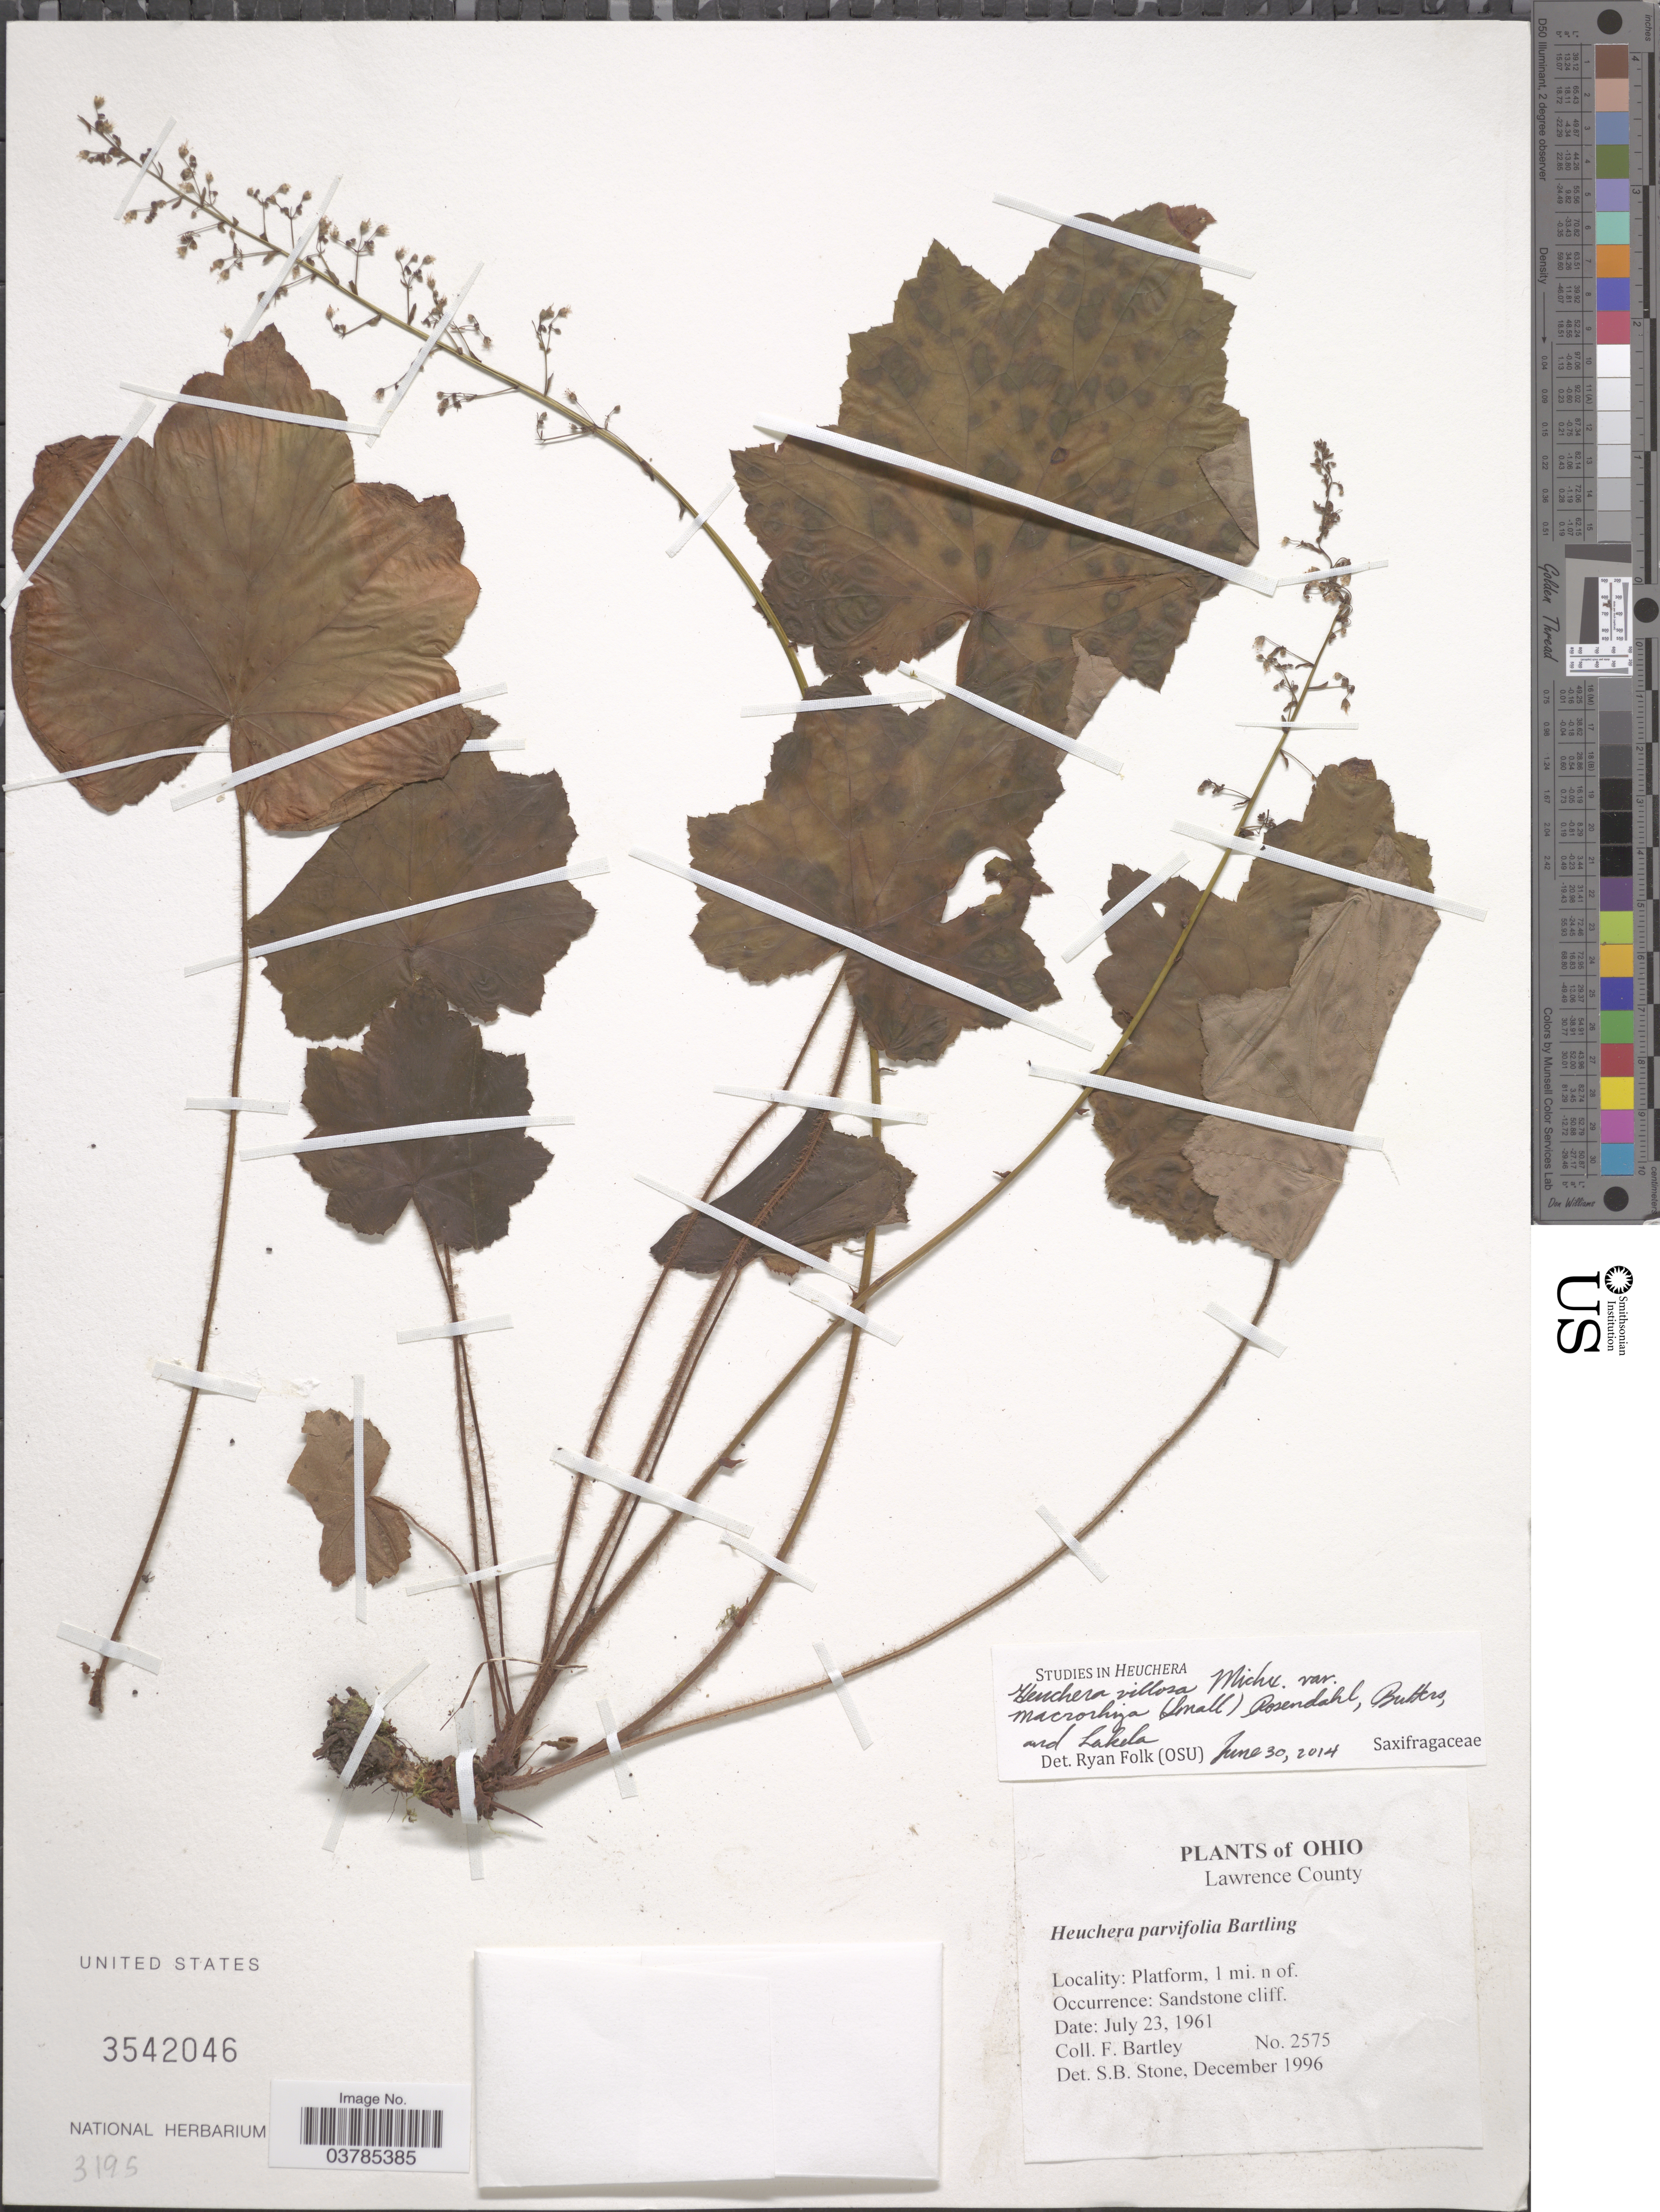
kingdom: Plantae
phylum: Tracheophyta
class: Magnoliopsida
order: Saxifragales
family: Saxifragaceae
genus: Heuchera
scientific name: Heuchera villosa var. macrorhiza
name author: (Small) Rosend. et al.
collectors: F. Bartley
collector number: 2575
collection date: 1961-07-23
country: United States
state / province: Ohio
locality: Lawrence County. Platform, 1 mi. n of.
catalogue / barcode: US 3542046